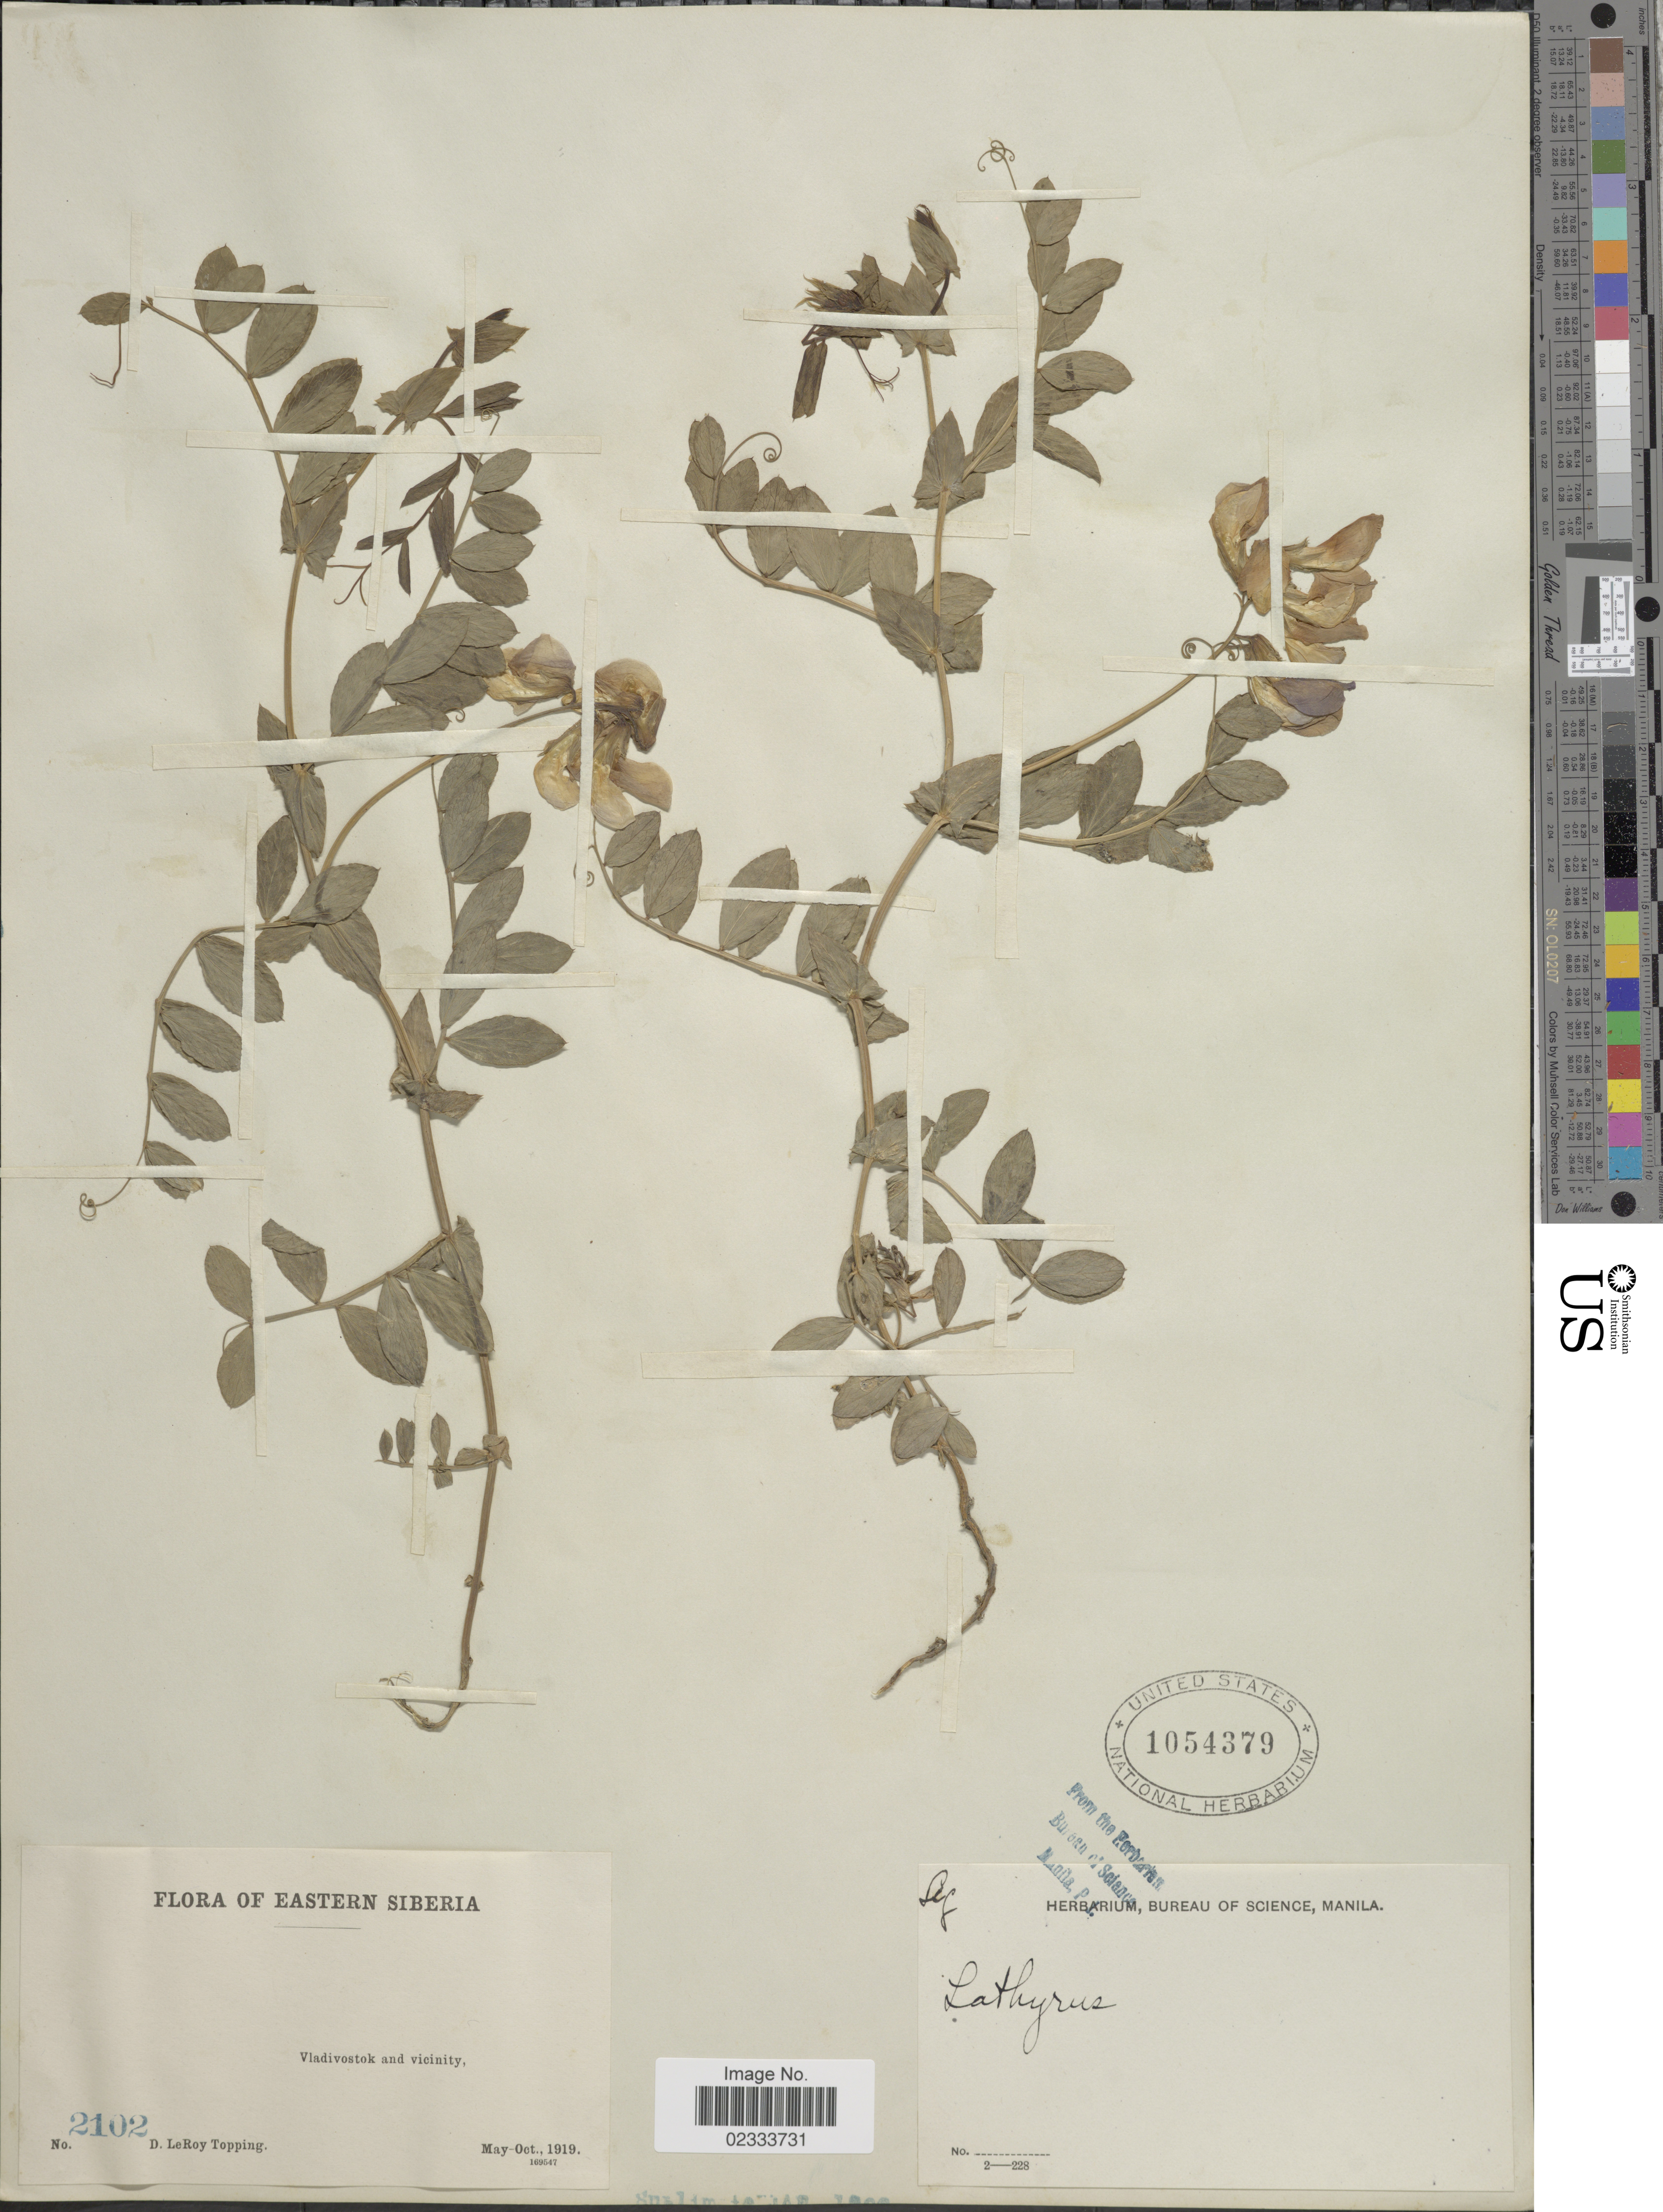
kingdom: Plantae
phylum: Tracheophyta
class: Magnoliopsida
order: Fabales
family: Fabaceae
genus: Lathyrus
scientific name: Lathyrus sp.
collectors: D. L. Topping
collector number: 2102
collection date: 1919-05/1919-10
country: Russian Federation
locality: Eastern Siberia, Vladivostok and vicinity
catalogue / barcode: US 1054379